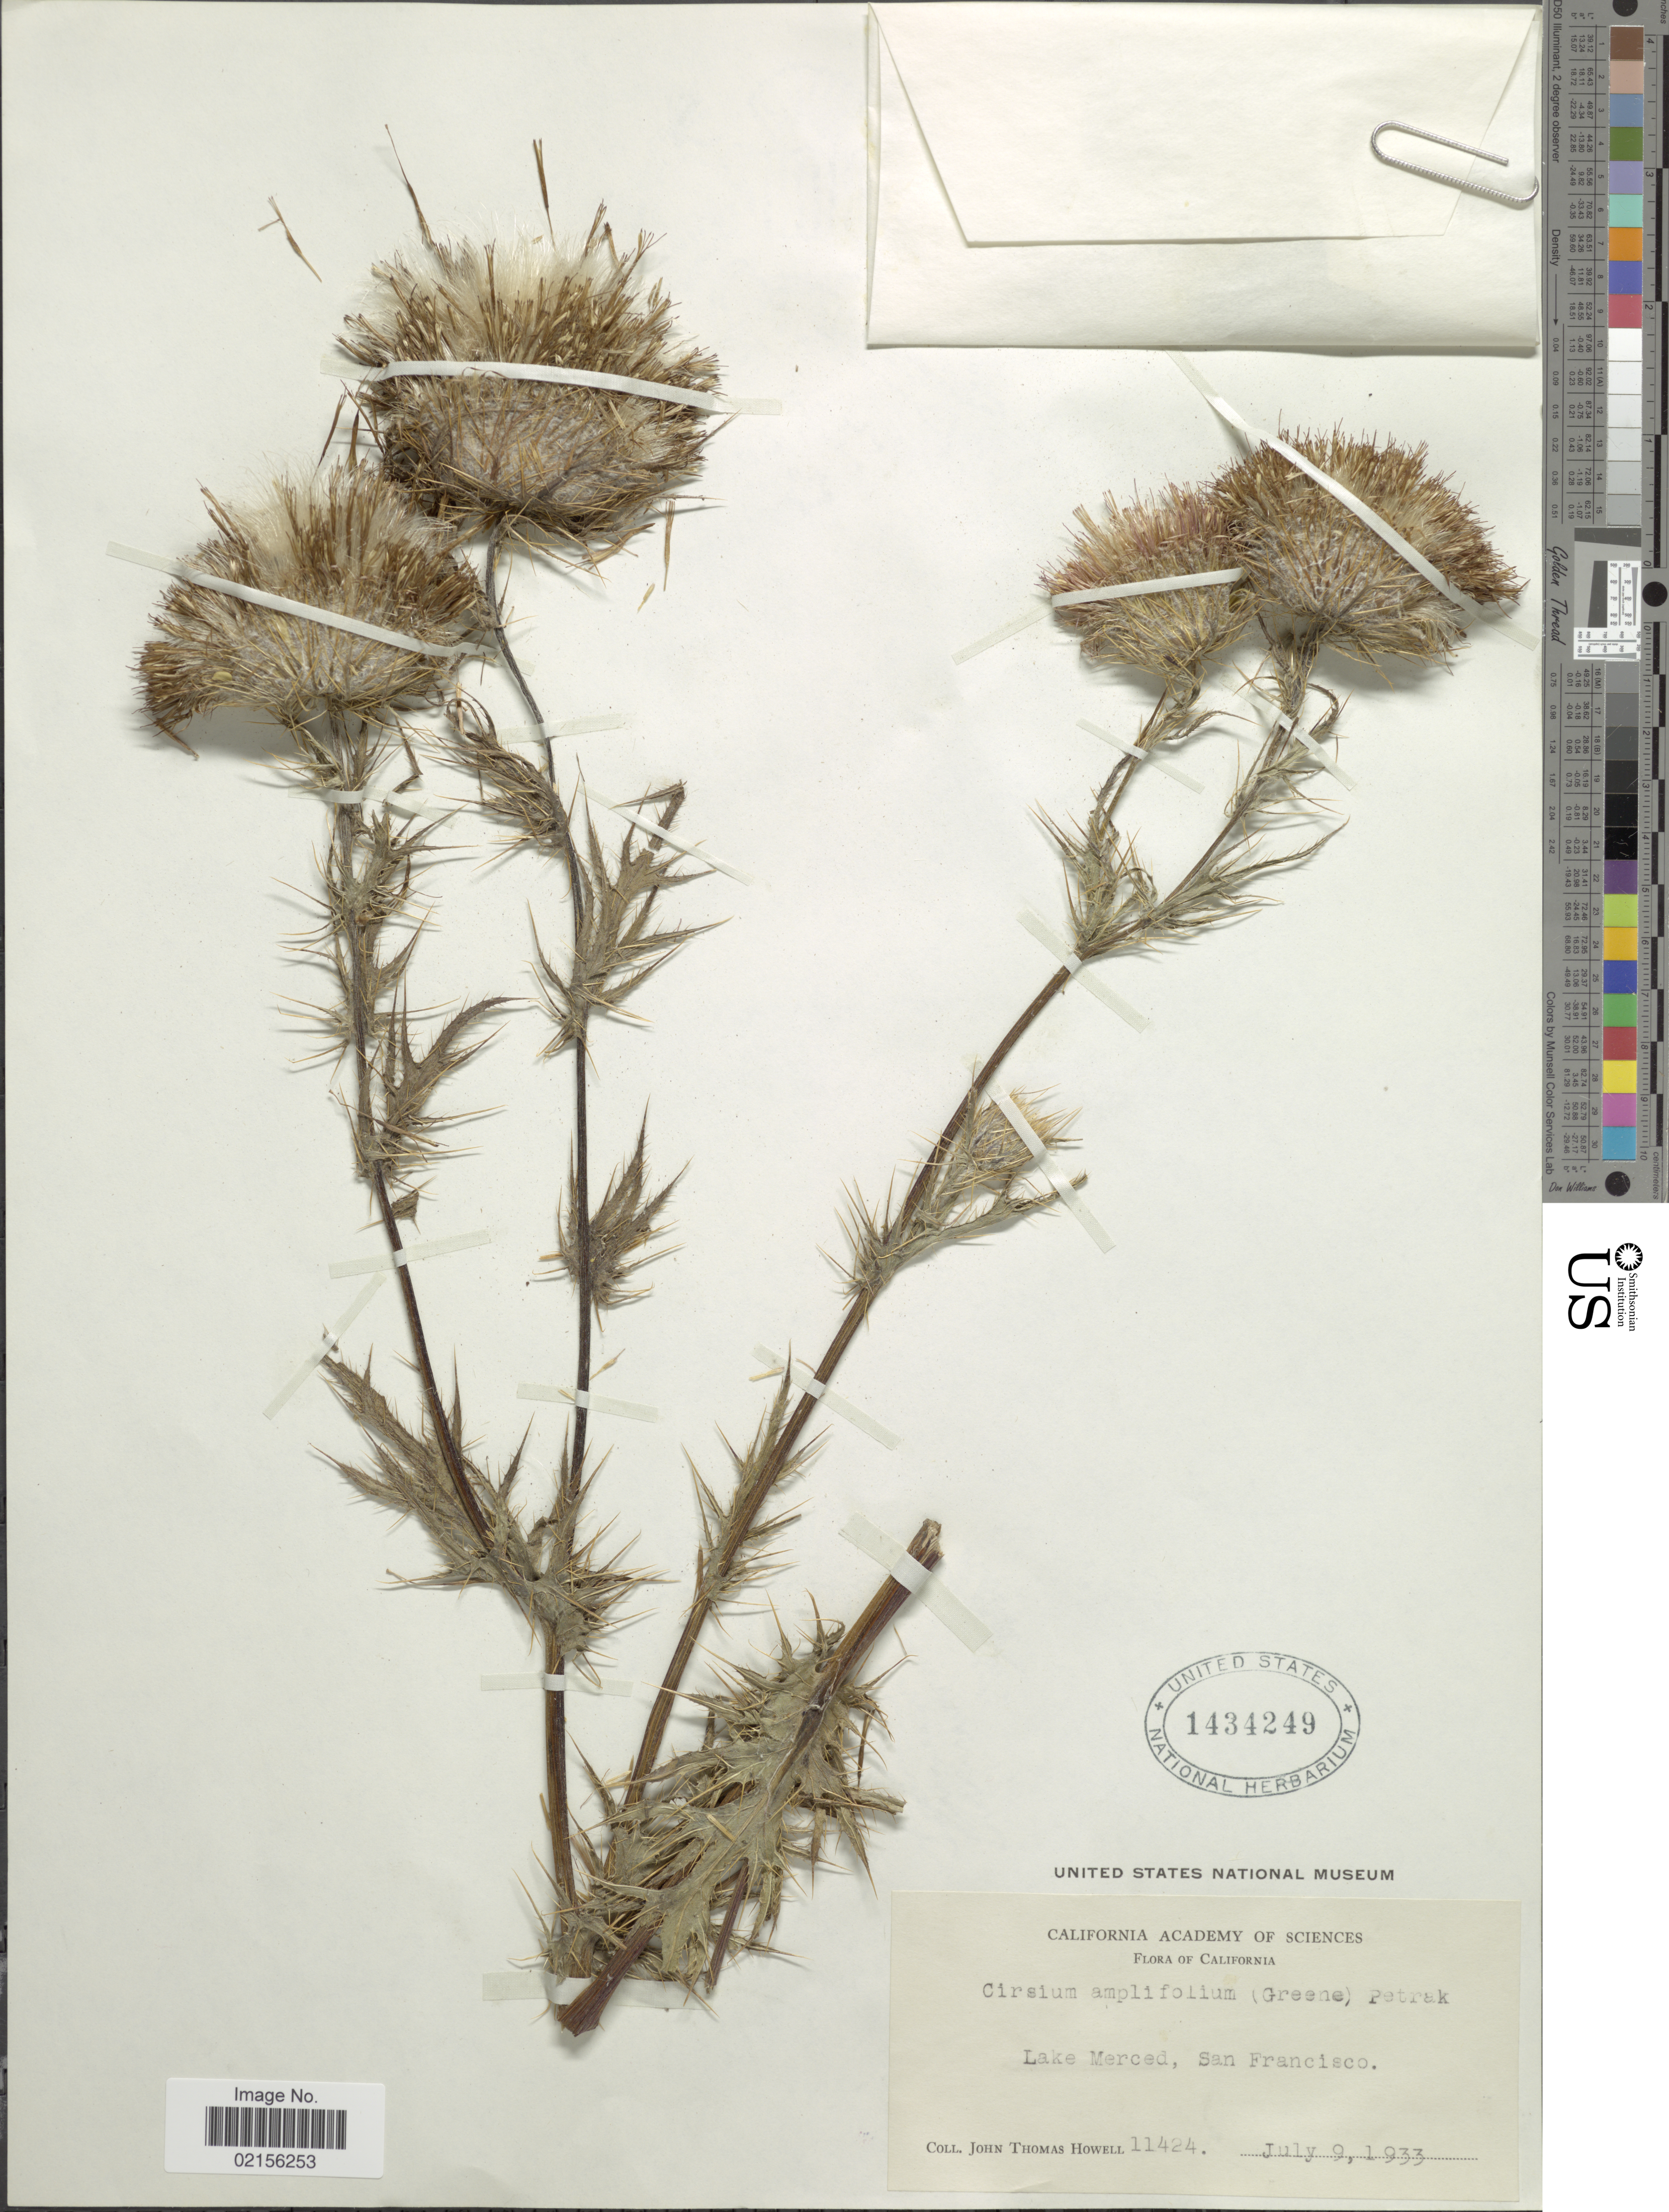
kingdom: Plantae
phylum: Tracheophyta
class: Magnoliopsida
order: Asterales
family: Asteraceae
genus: Cirsium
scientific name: Cirsium amplifolium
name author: (Greene) Petr.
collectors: J. T. Howell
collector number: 11424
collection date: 1933-07-09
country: United States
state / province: California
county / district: San Francisco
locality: Lake Merced, San Francisco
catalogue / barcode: US 1434249